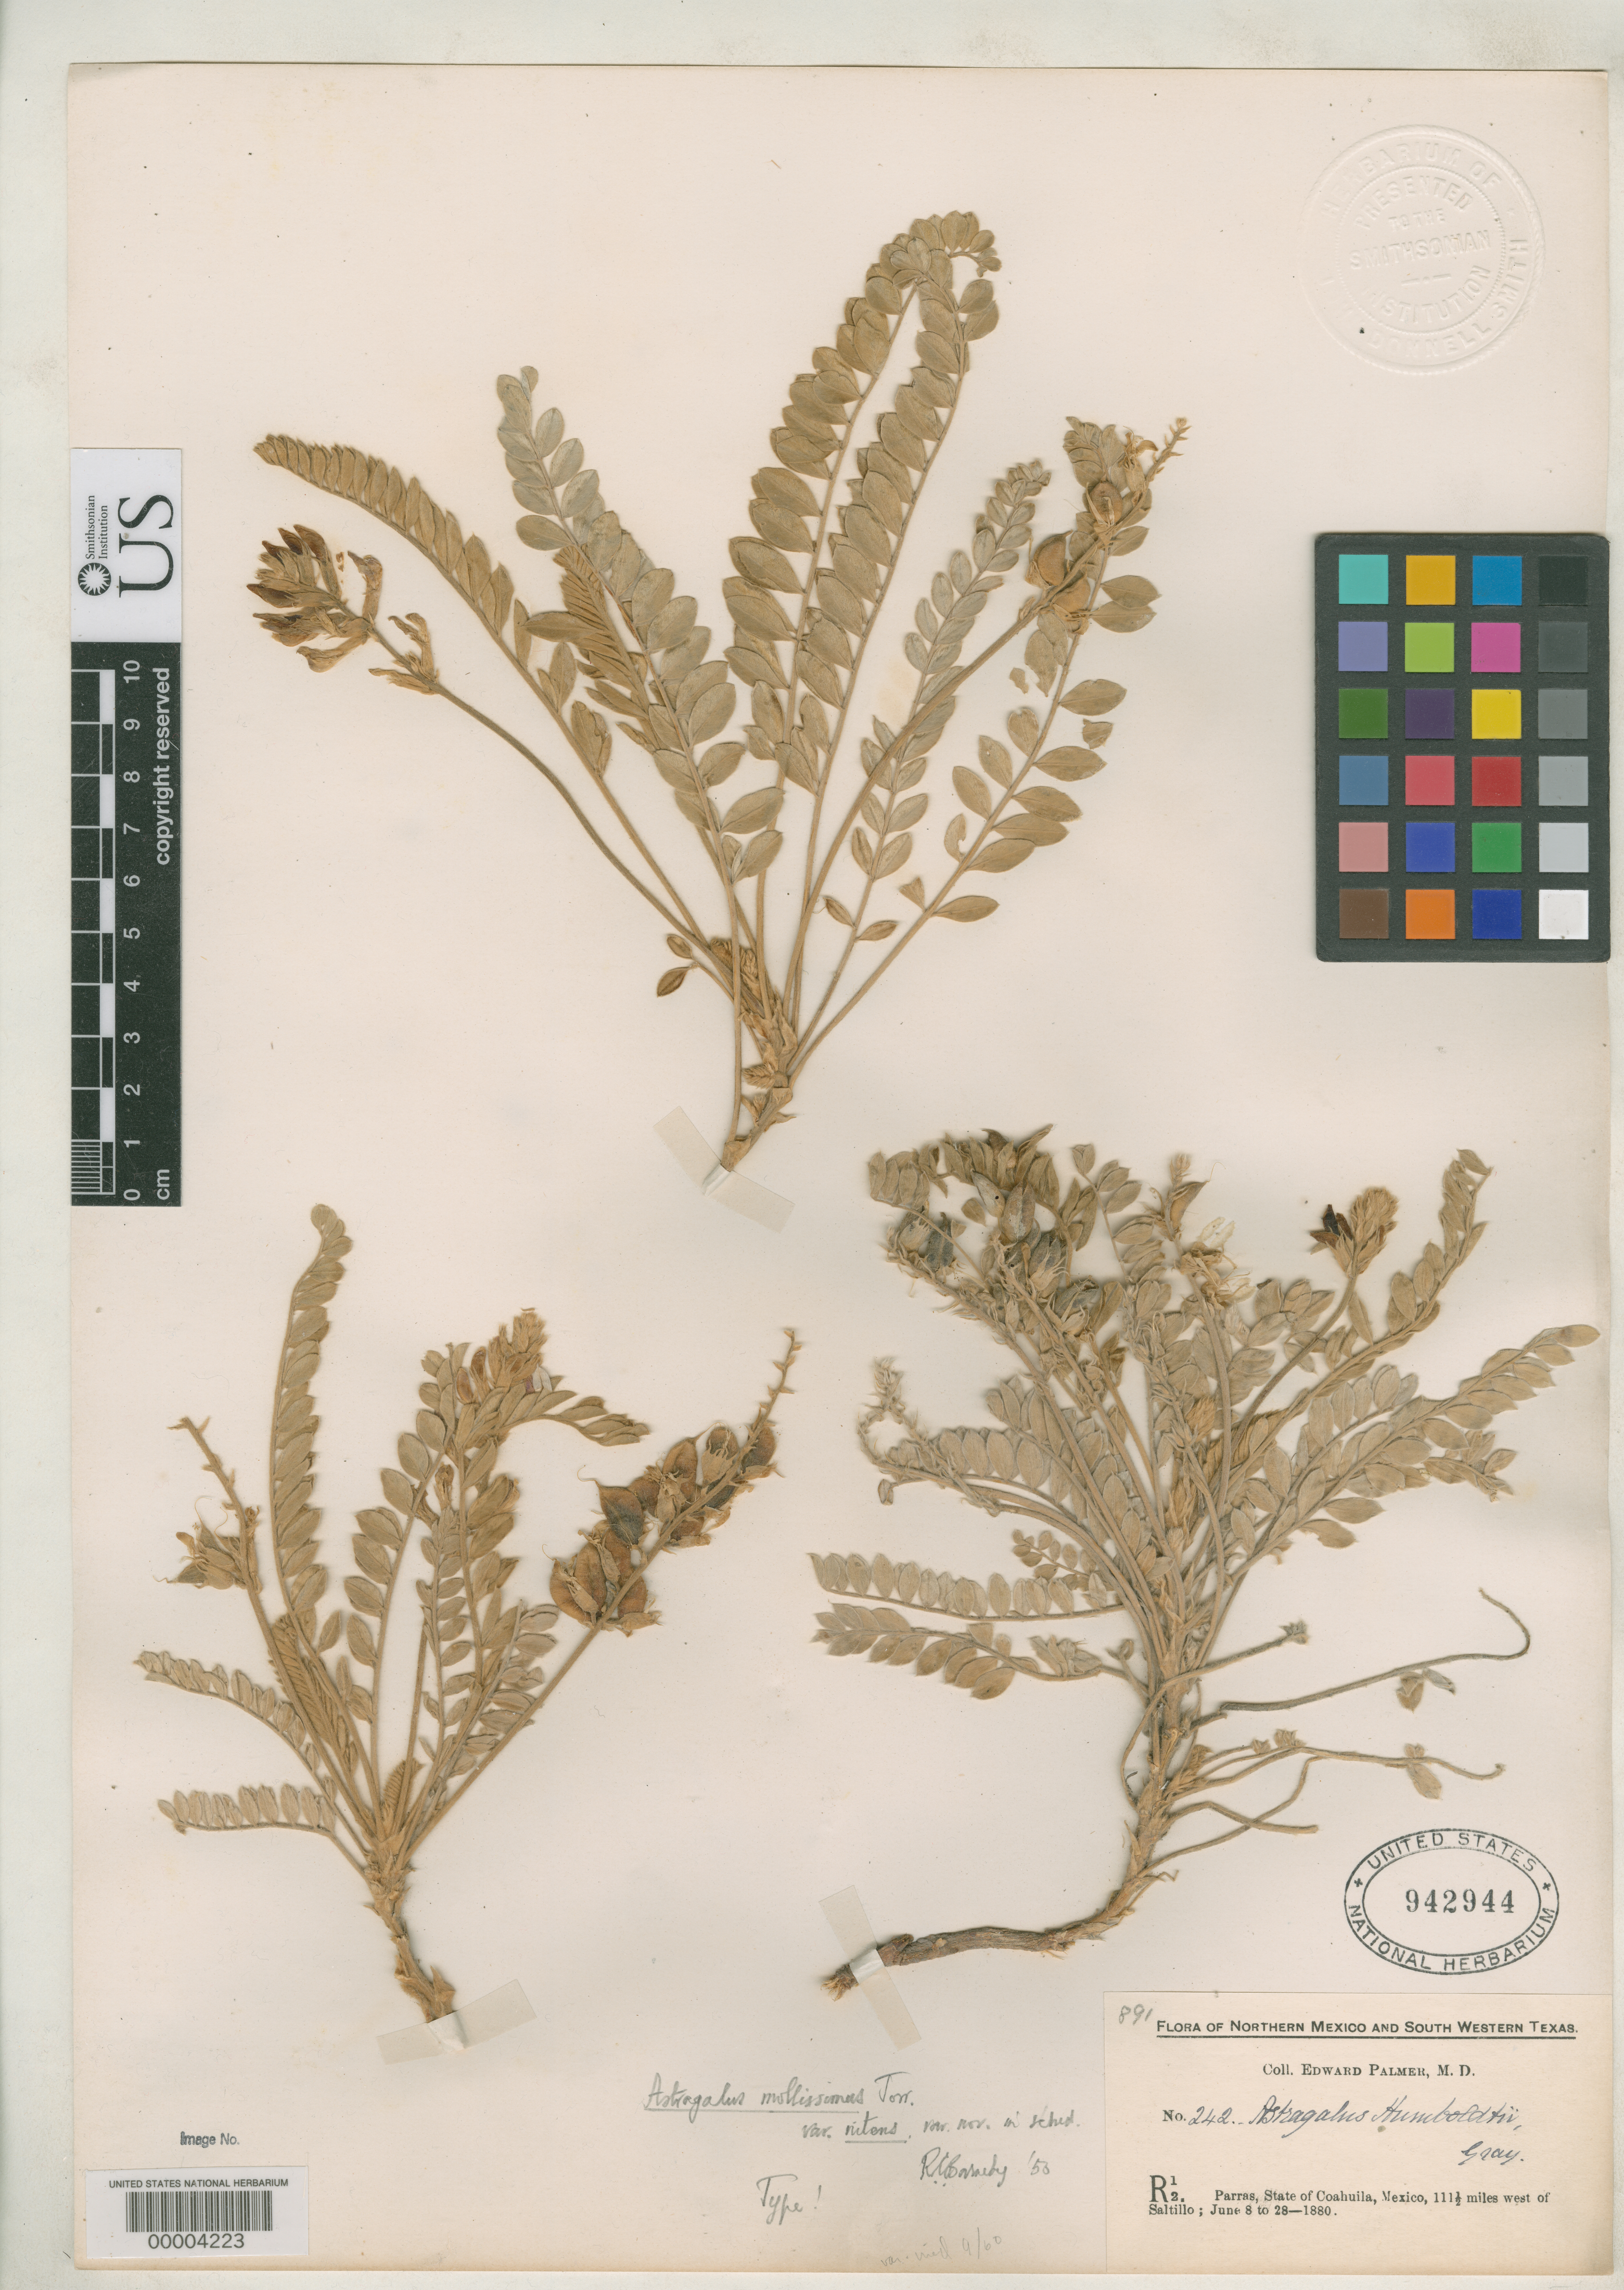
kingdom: Plantae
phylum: Tracheophyta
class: Magnoliopsida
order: Fabales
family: Fabaceae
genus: Astragalus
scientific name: Astragalus mollissimus var. nitens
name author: Barneby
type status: Holotype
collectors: E. Palmer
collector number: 242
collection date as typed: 08 Jun 1880 to 28 Jun 1880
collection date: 1880-06-08/1880-06-28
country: Mexico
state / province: Coahuila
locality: Saltillo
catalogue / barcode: US 942944